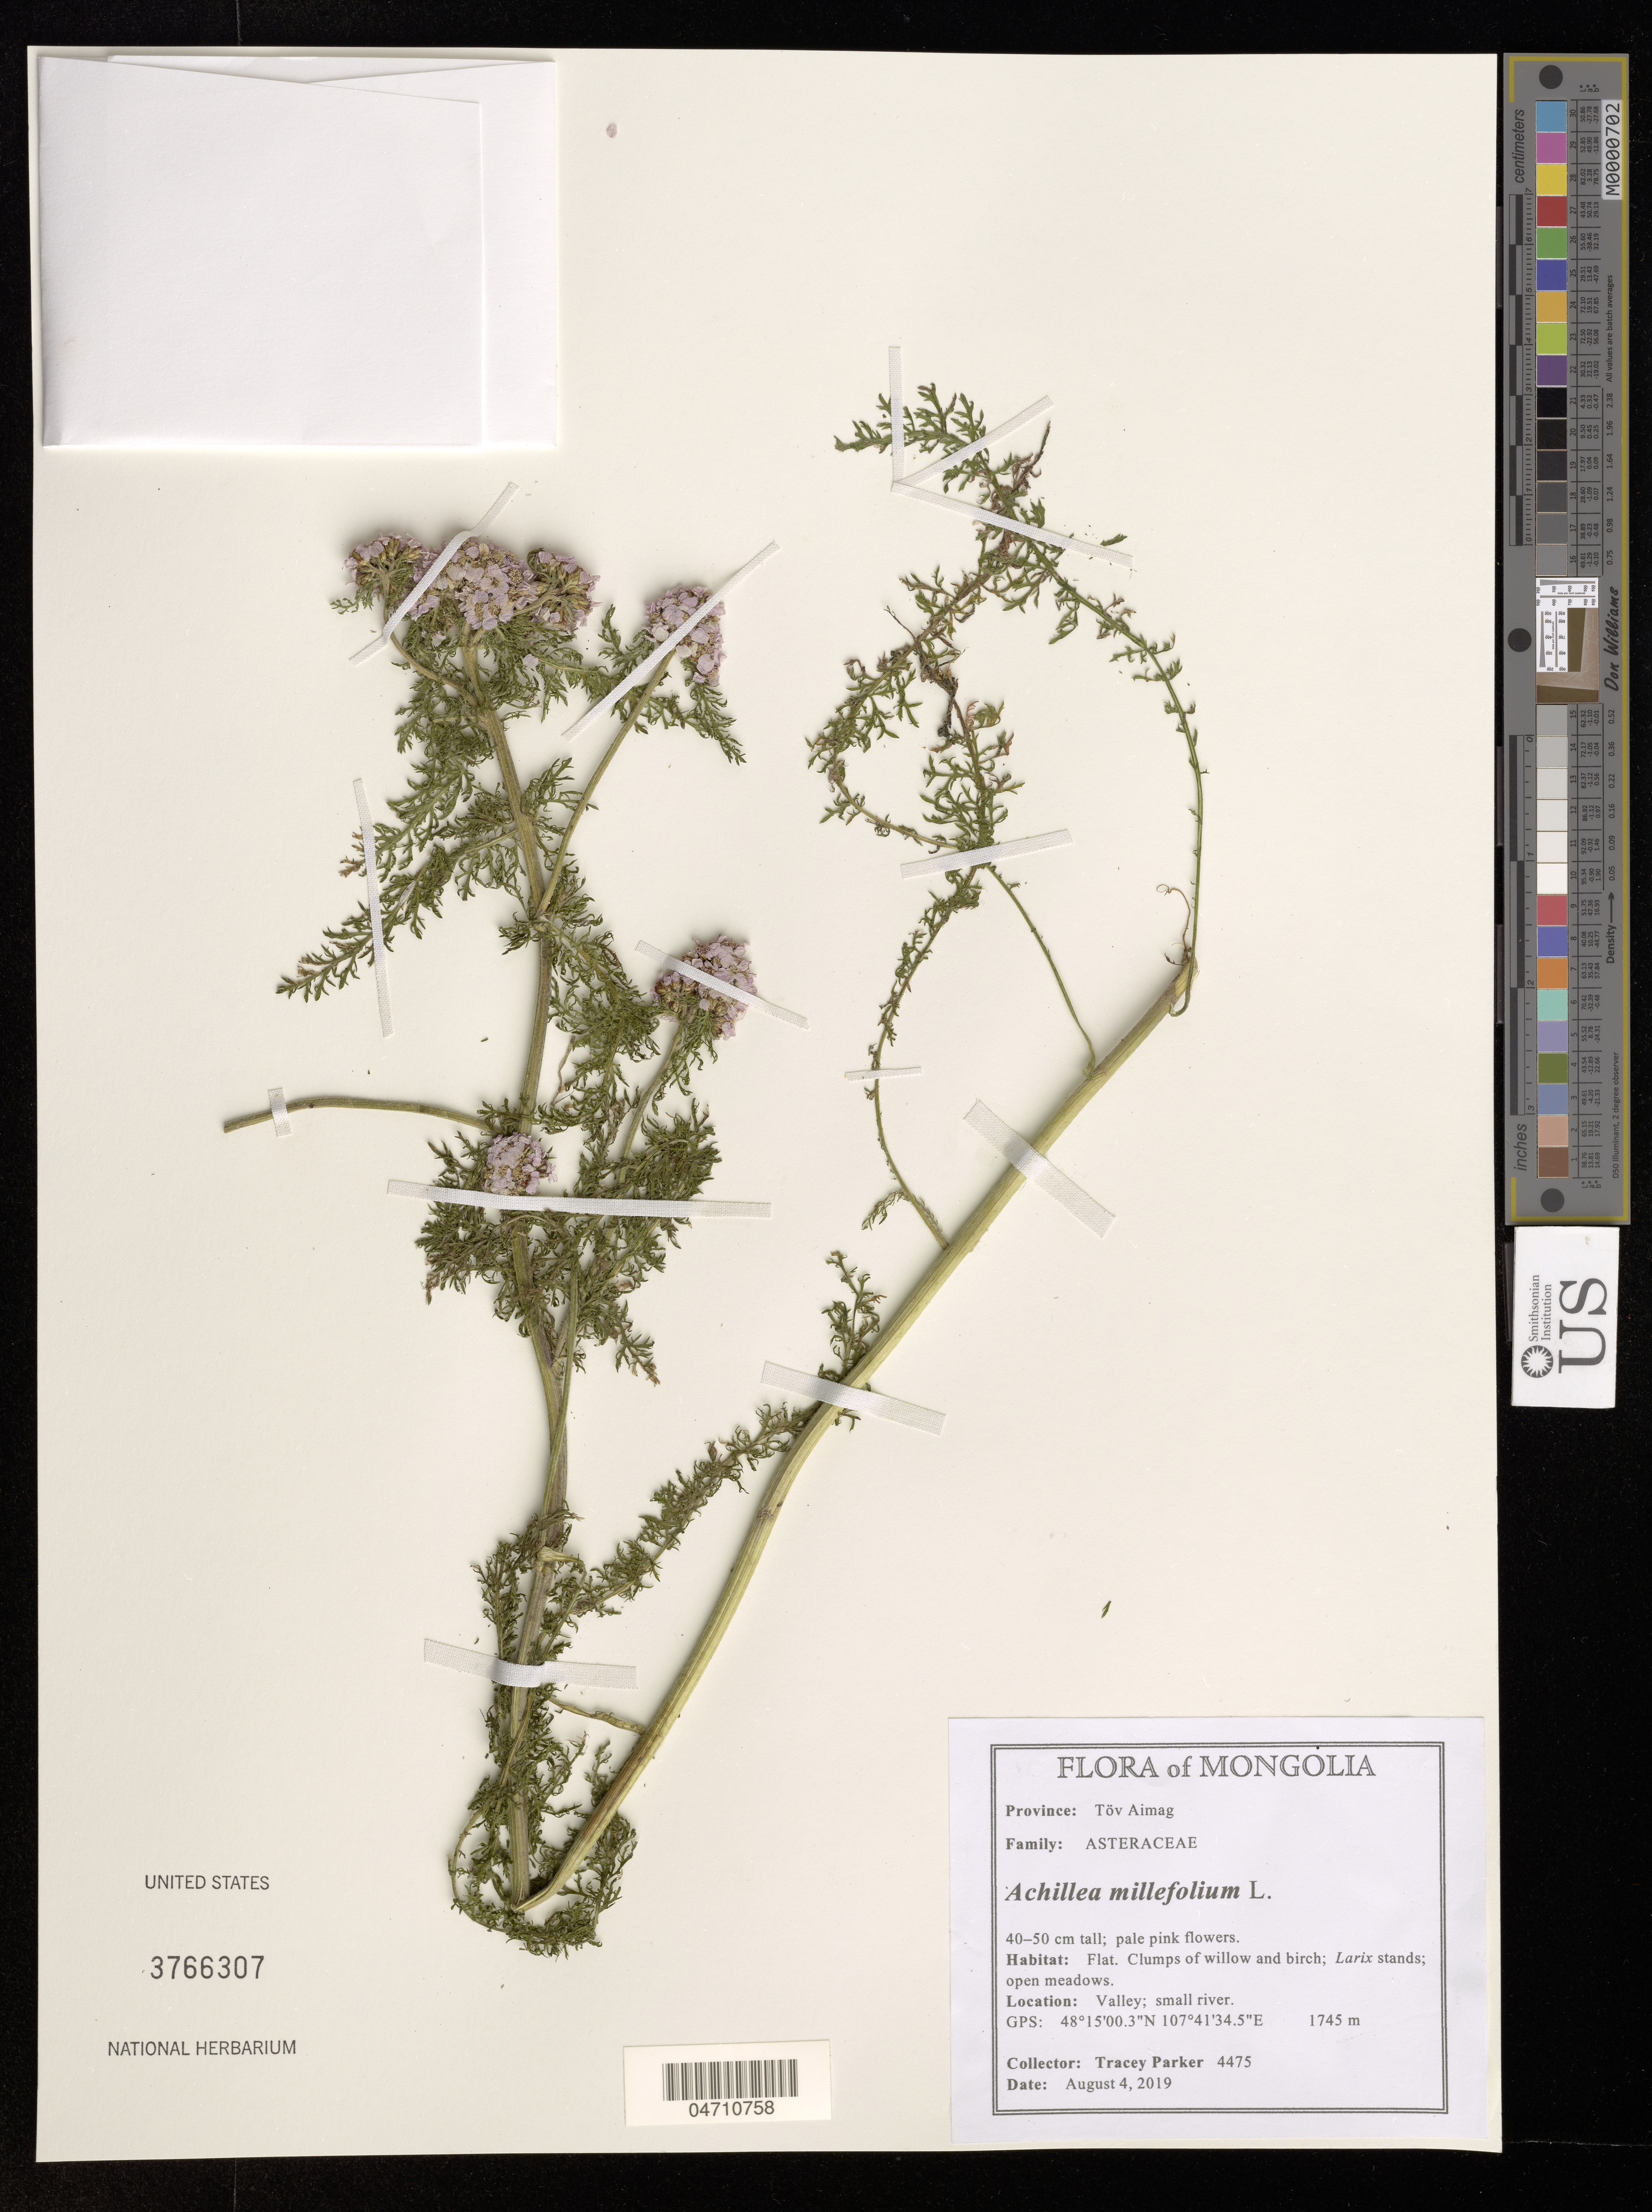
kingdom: Plantae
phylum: Tracheophyta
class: Magnoliopsida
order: Asterales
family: Asteraceae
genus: Achillea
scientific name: Achillea millefolium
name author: L.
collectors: T. Parker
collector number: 4475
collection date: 2019-08-04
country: Mongolia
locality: Province: Töv Aimag. Valley; small river.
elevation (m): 1745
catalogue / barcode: US 3766307